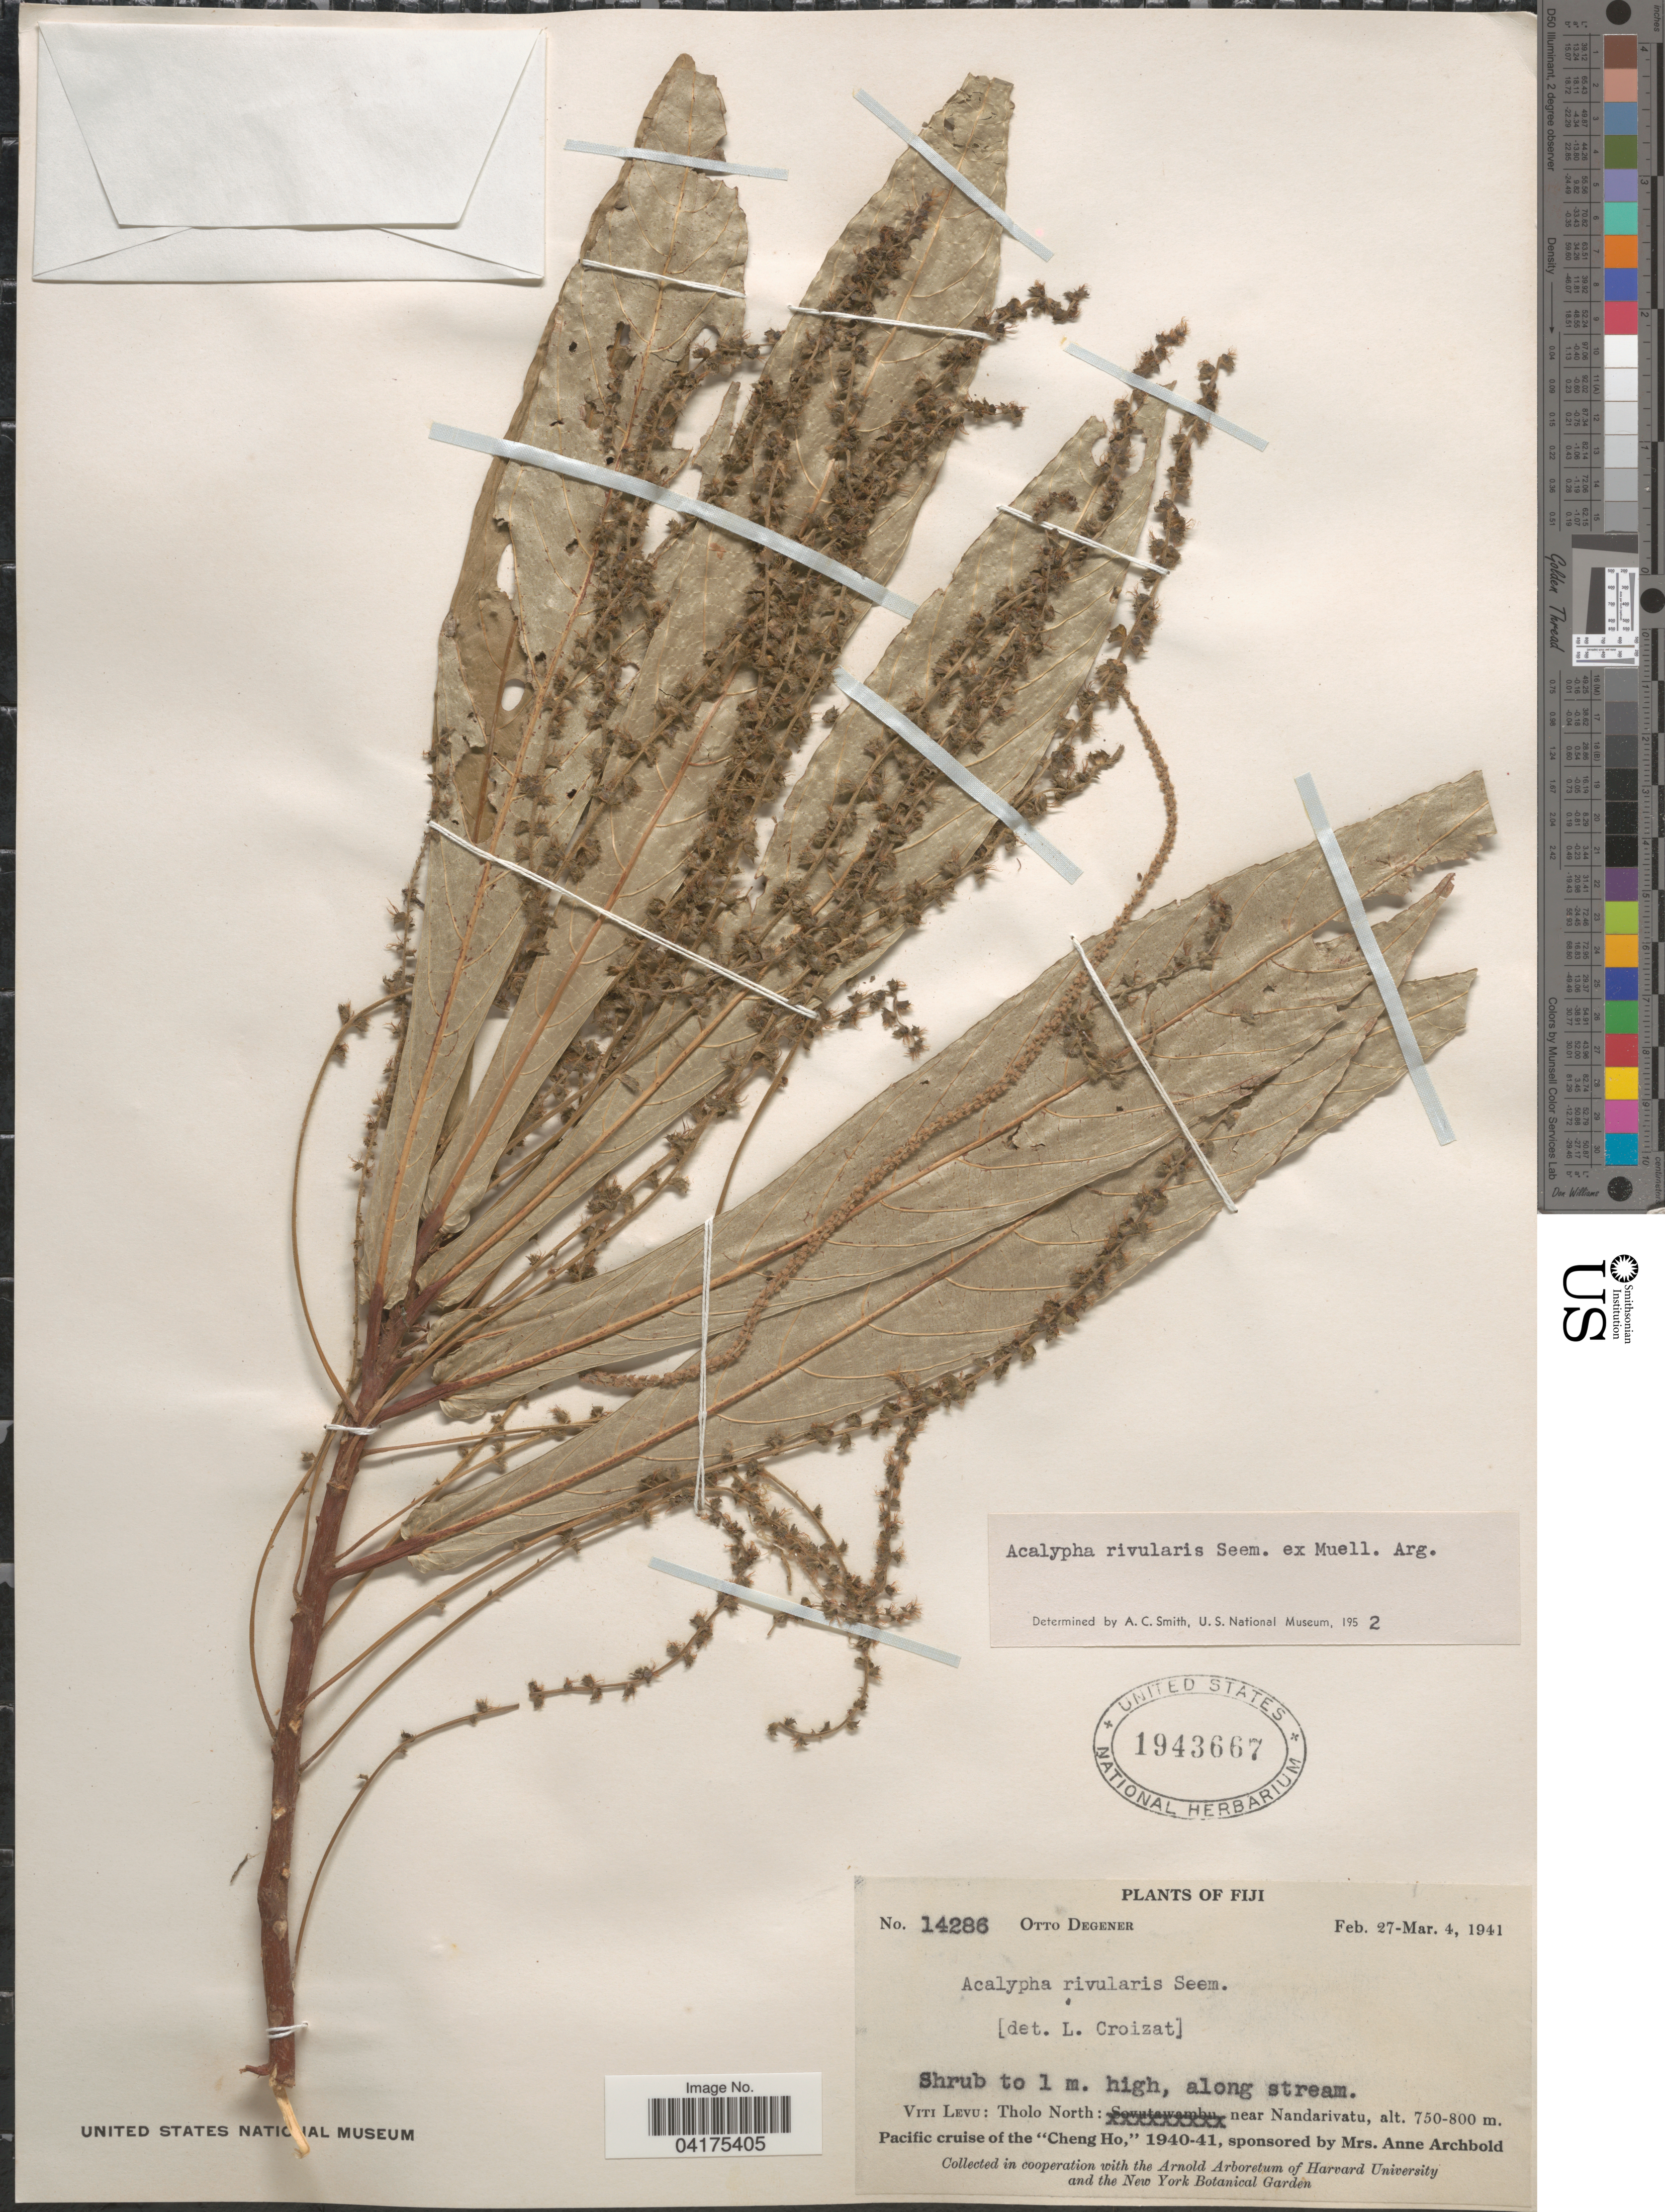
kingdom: Plantae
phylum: Tracheophyta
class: Magnoliopsida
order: Malpighiales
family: Euphorbiaceae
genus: Acalypha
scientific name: Acalypha rivularis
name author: Seem.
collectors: O. Degener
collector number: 14286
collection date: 1941-02-27/1941-03-04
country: Fiji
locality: Viti Levu: Tholo North: near Nandarivatu. Pacific cruise of the "Cheng Ho", 1940-41.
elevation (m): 750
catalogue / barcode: US 1943667